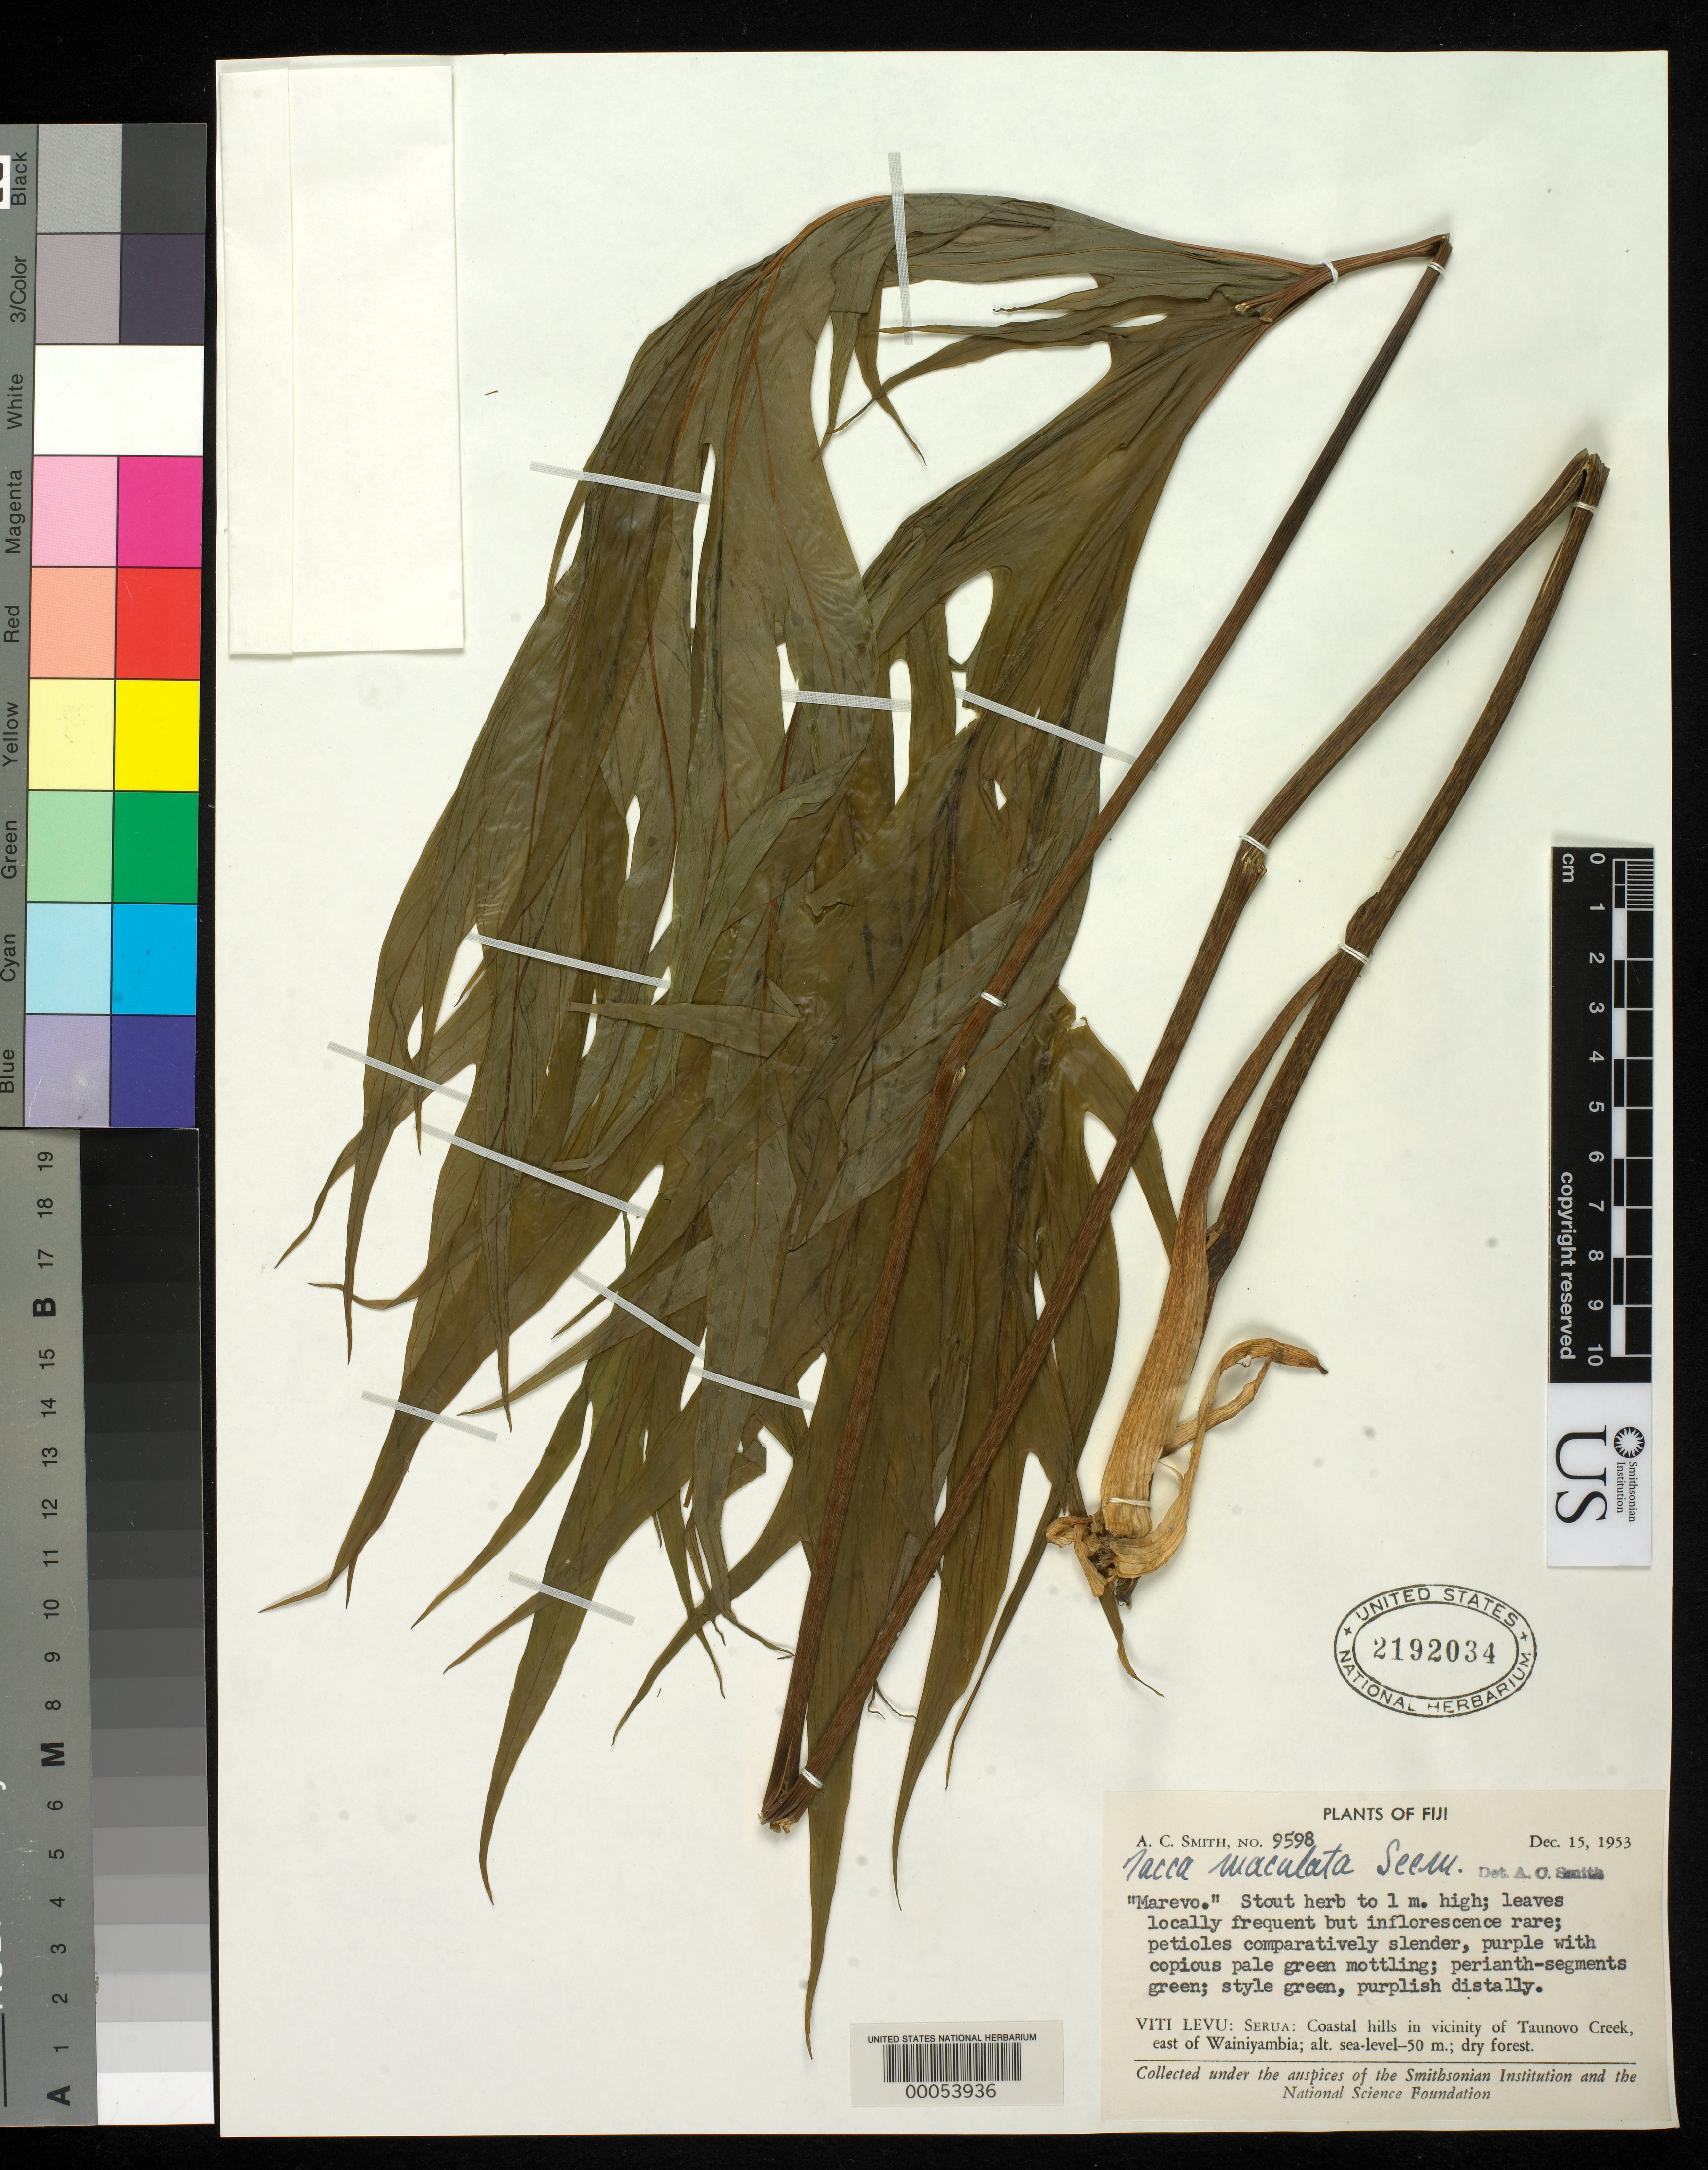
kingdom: Plantae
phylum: Tracheophyta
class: Liliopsida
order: Dioscoreales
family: Dioscoreaceae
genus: Tacca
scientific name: Tacca maculata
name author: Seem.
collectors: A. C. Smith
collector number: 9598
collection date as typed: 15 Dec 1953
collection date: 1953-12-15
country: Fiji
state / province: Central Division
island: Viti Levu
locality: Coastal hills in vicinity of Taunovo Creek, E of Wainiyambia, serua reef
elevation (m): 0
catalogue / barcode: US 2192034